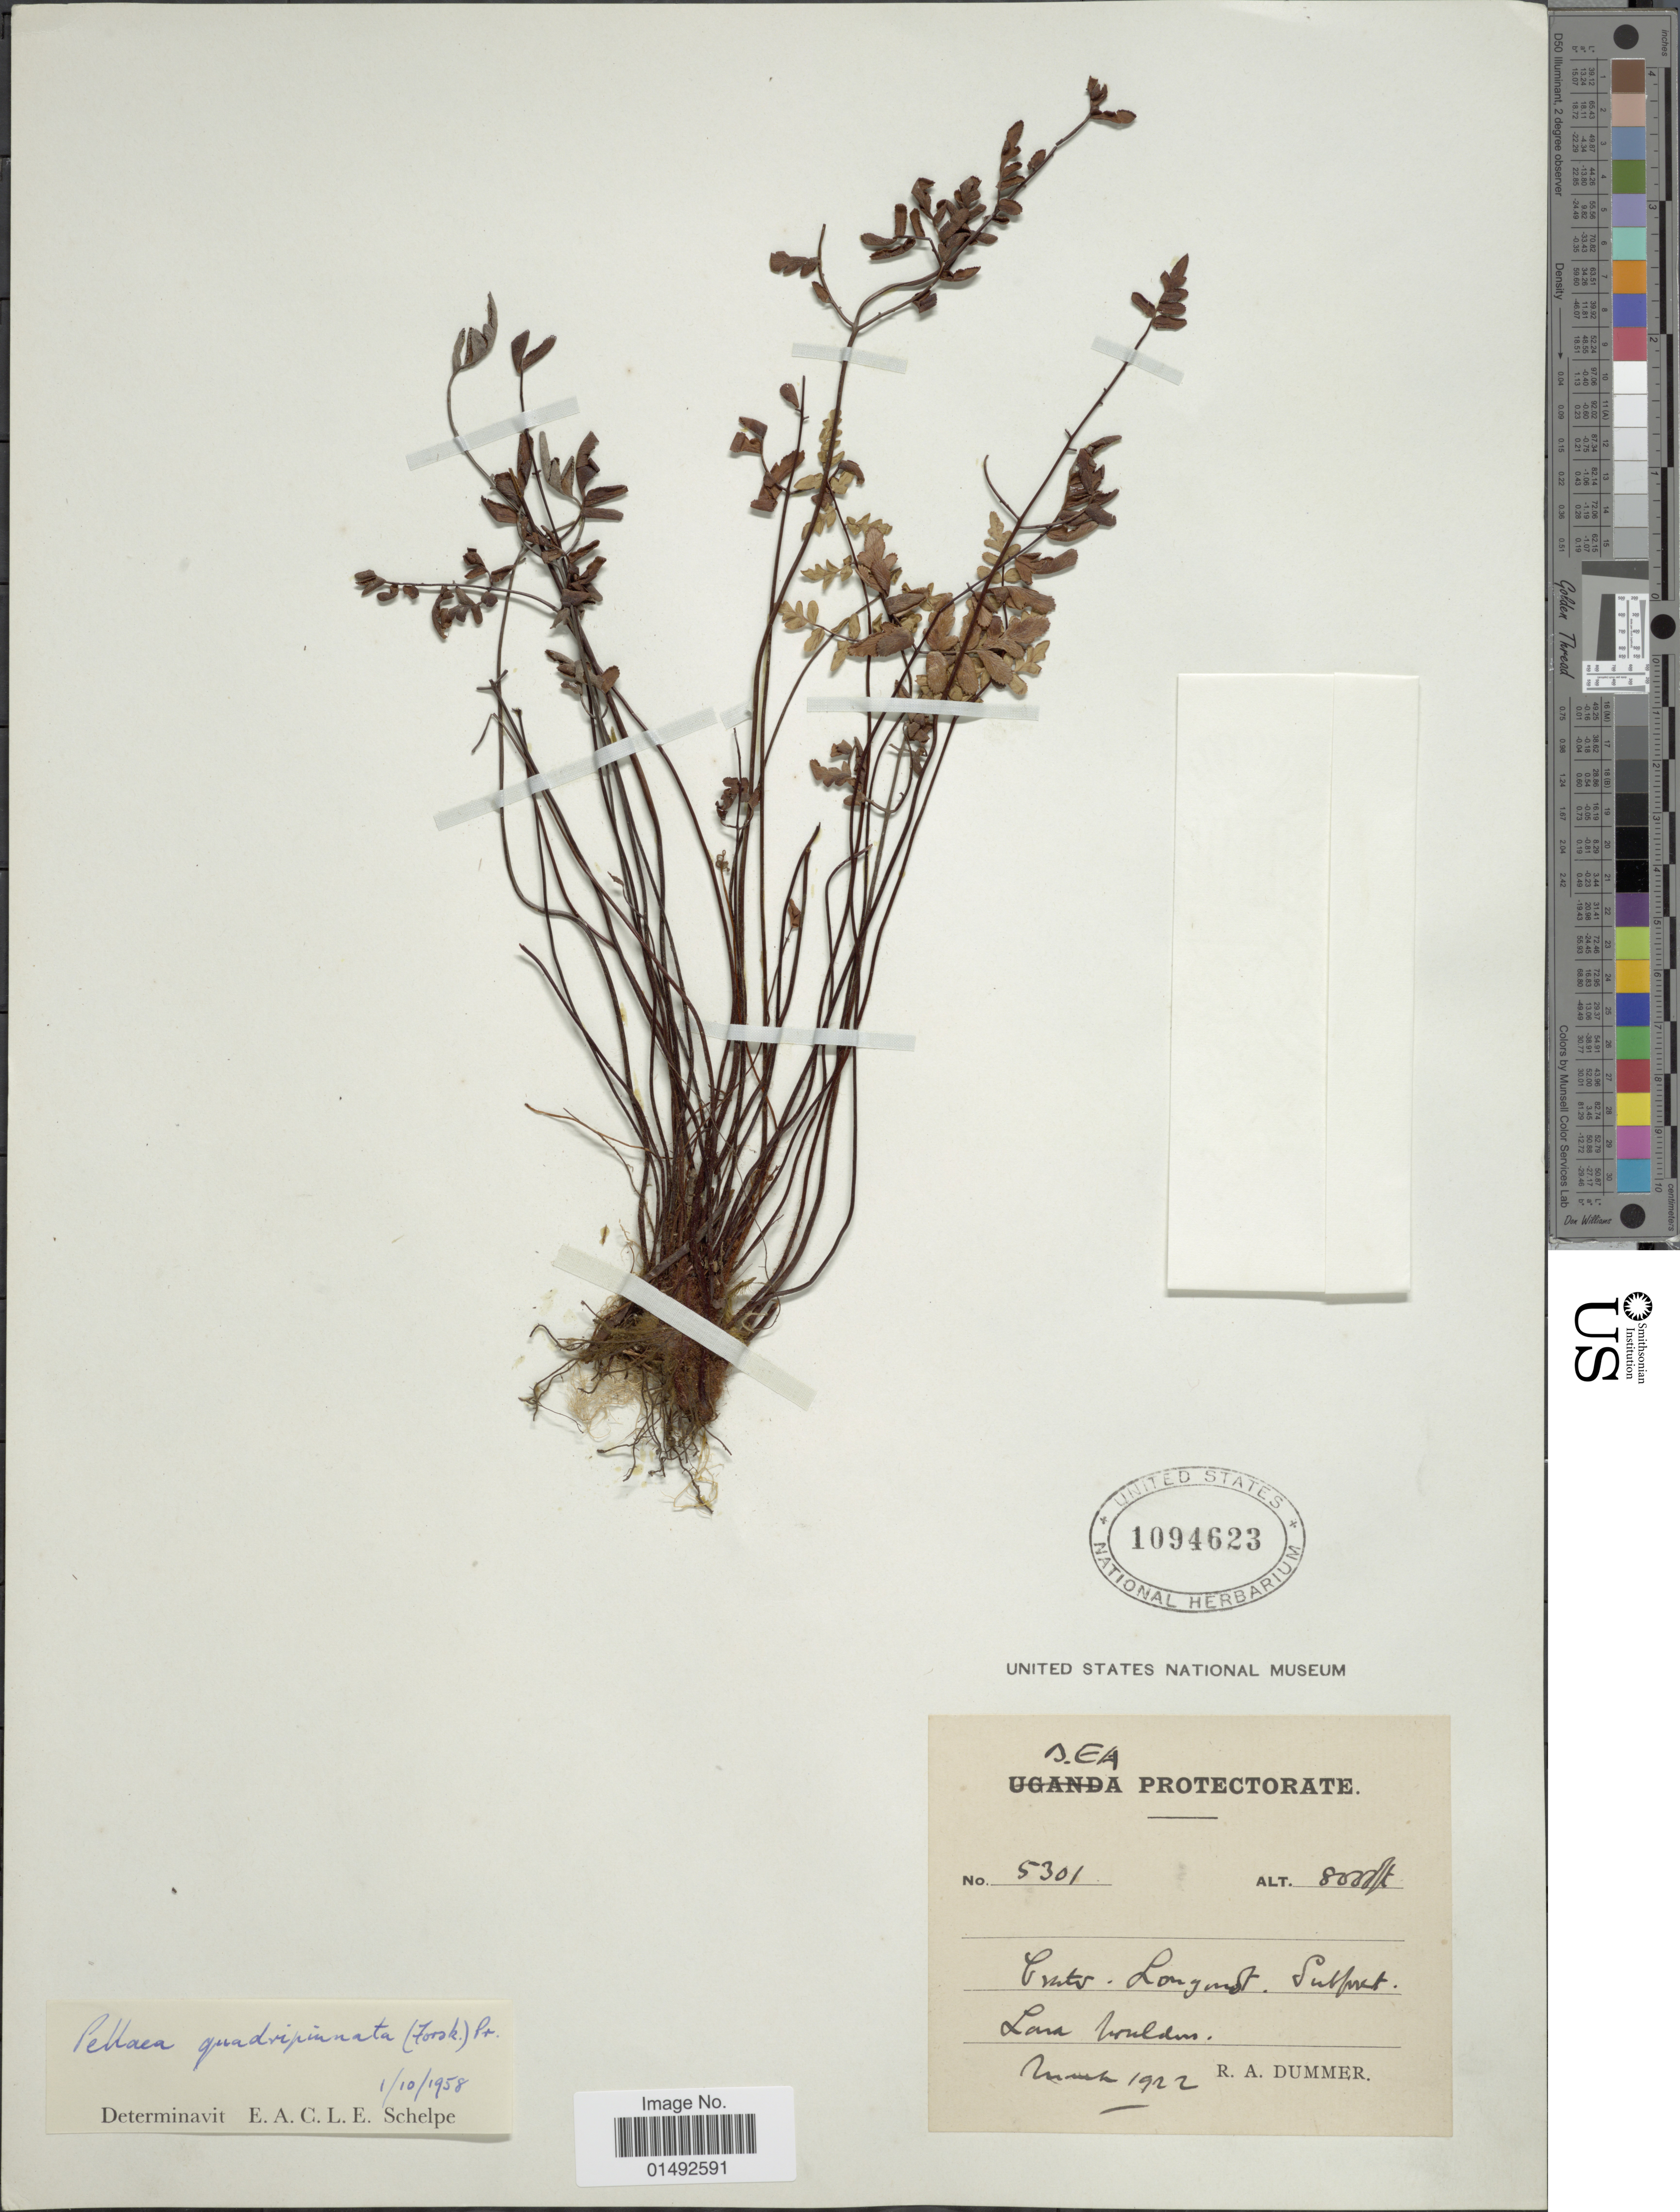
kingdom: Plantae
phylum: Tracheophyta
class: Polypodiopsida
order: Polypodiales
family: Pteridaceae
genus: Pellaea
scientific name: Pellaea quadripinnata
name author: (Forssk.) Prantl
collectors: R. Dümmer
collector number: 5301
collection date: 1922-03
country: Uganda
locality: Crater, Longonot, Subforest, lava boulders.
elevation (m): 2438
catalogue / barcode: US 1094623